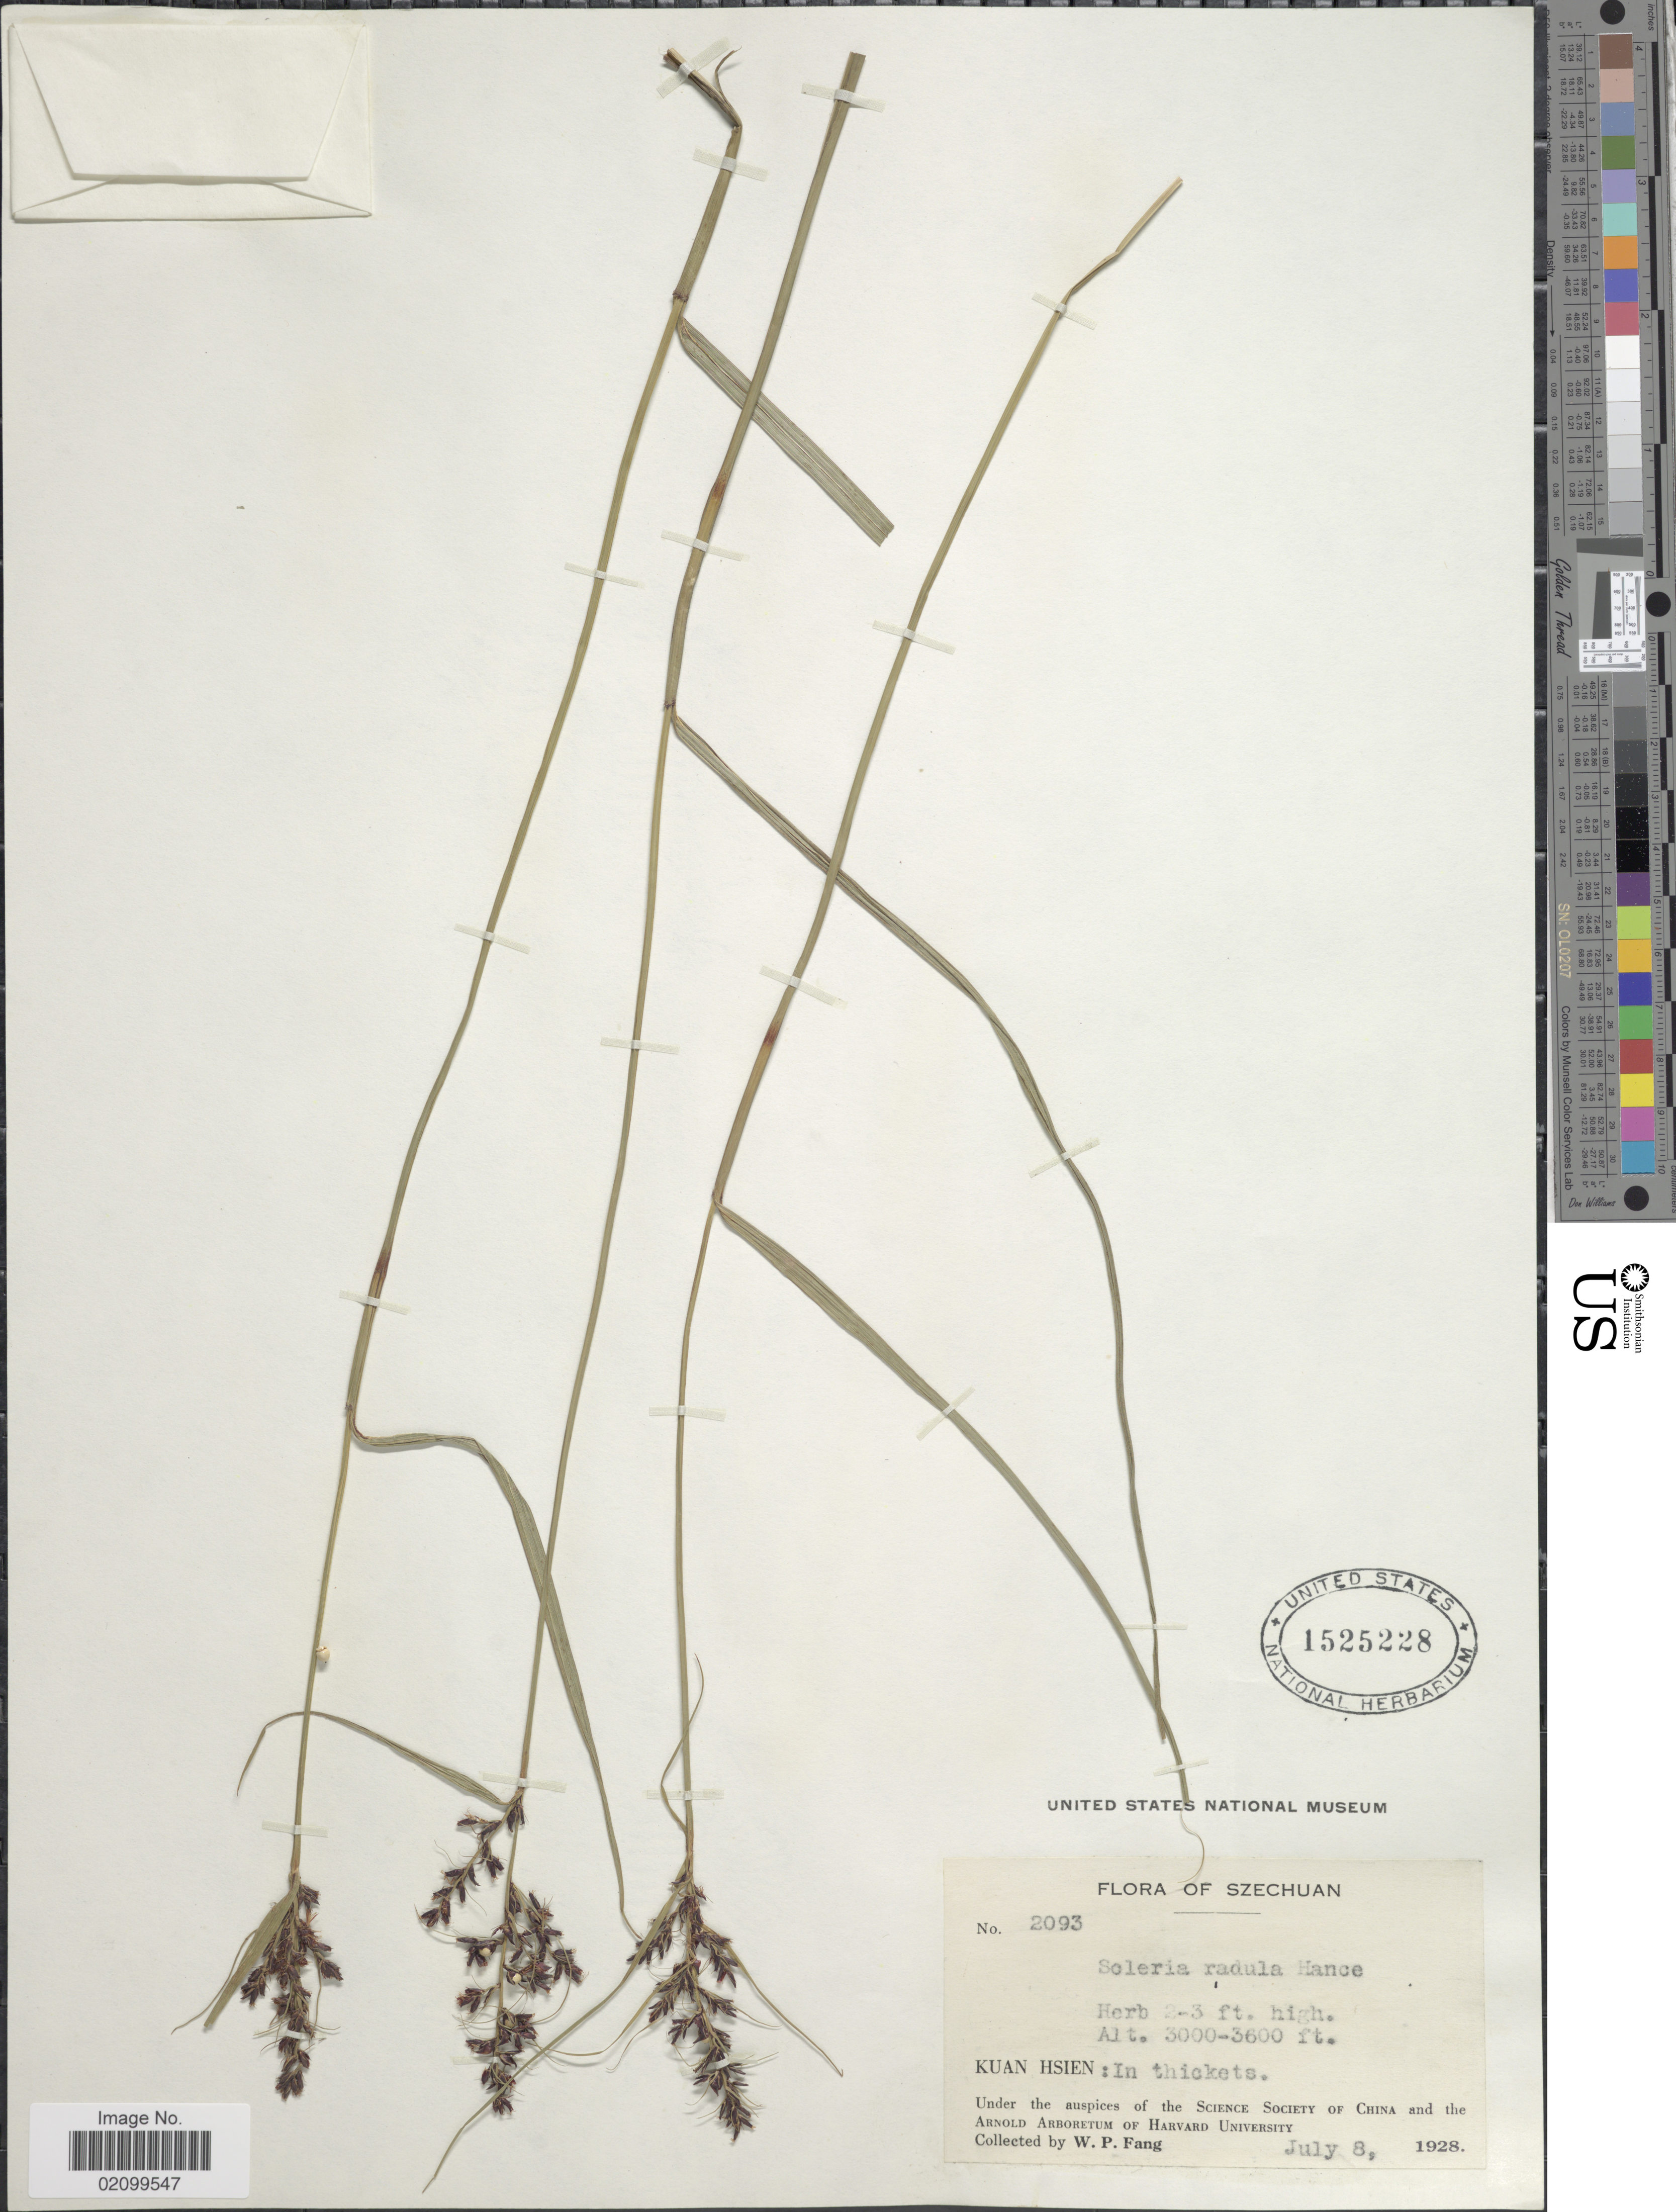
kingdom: Plantae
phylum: Tracheophyta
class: Liliopsida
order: Poales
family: Cyperaceae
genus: Scleria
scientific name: Scleria radula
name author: Hance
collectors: W. P. Fang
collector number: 2093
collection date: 1928-07-08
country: China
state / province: Sichuan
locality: Szechuan. Kuan Hsien: In thickets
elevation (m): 914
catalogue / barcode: US 1525228